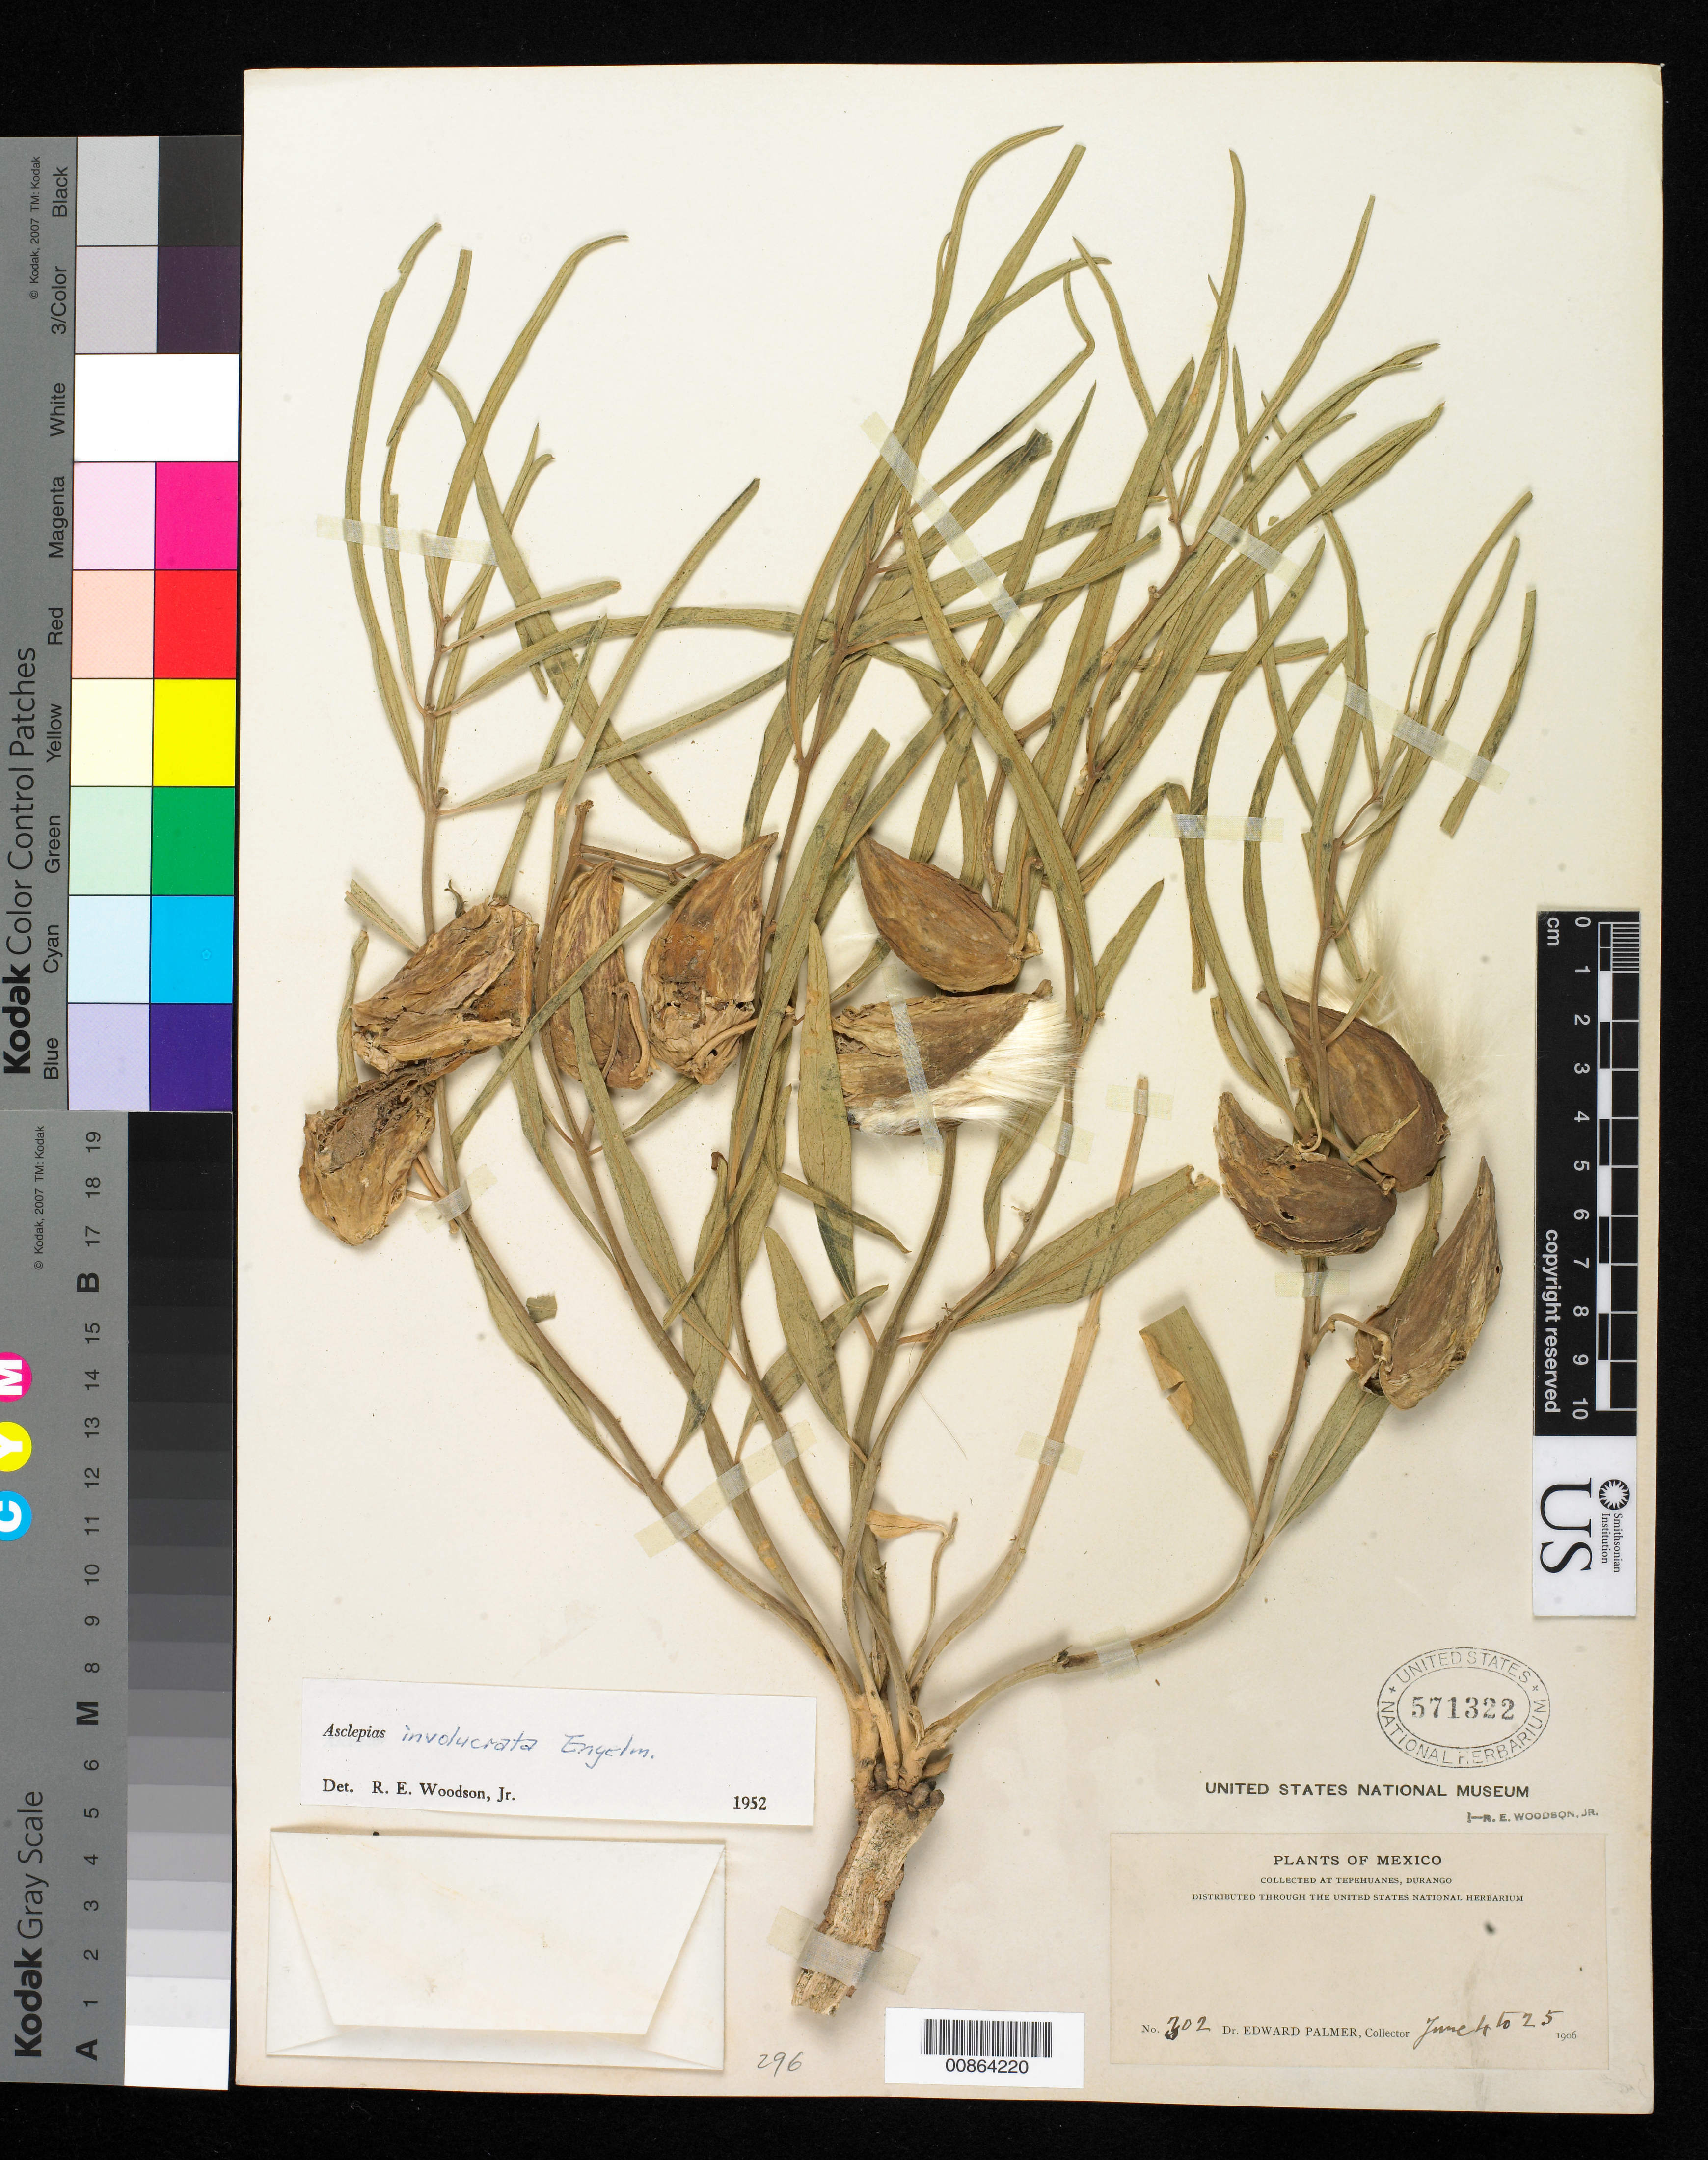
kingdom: Plantae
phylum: Tracheophyta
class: Magnoliopsida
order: Gentianales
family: Apocynaceae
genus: Asclepias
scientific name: Asclepias brachystephana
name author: Engelm. ex Torr.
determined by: Fishbein, M.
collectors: E. Palmer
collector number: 302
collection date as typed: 04 Jun 1906 to 25 Jun 1906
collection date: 1906-06-04/1906-06-25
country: Mexico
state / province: Durango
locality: Tepehuanes, Durango.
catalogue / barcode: US 571322